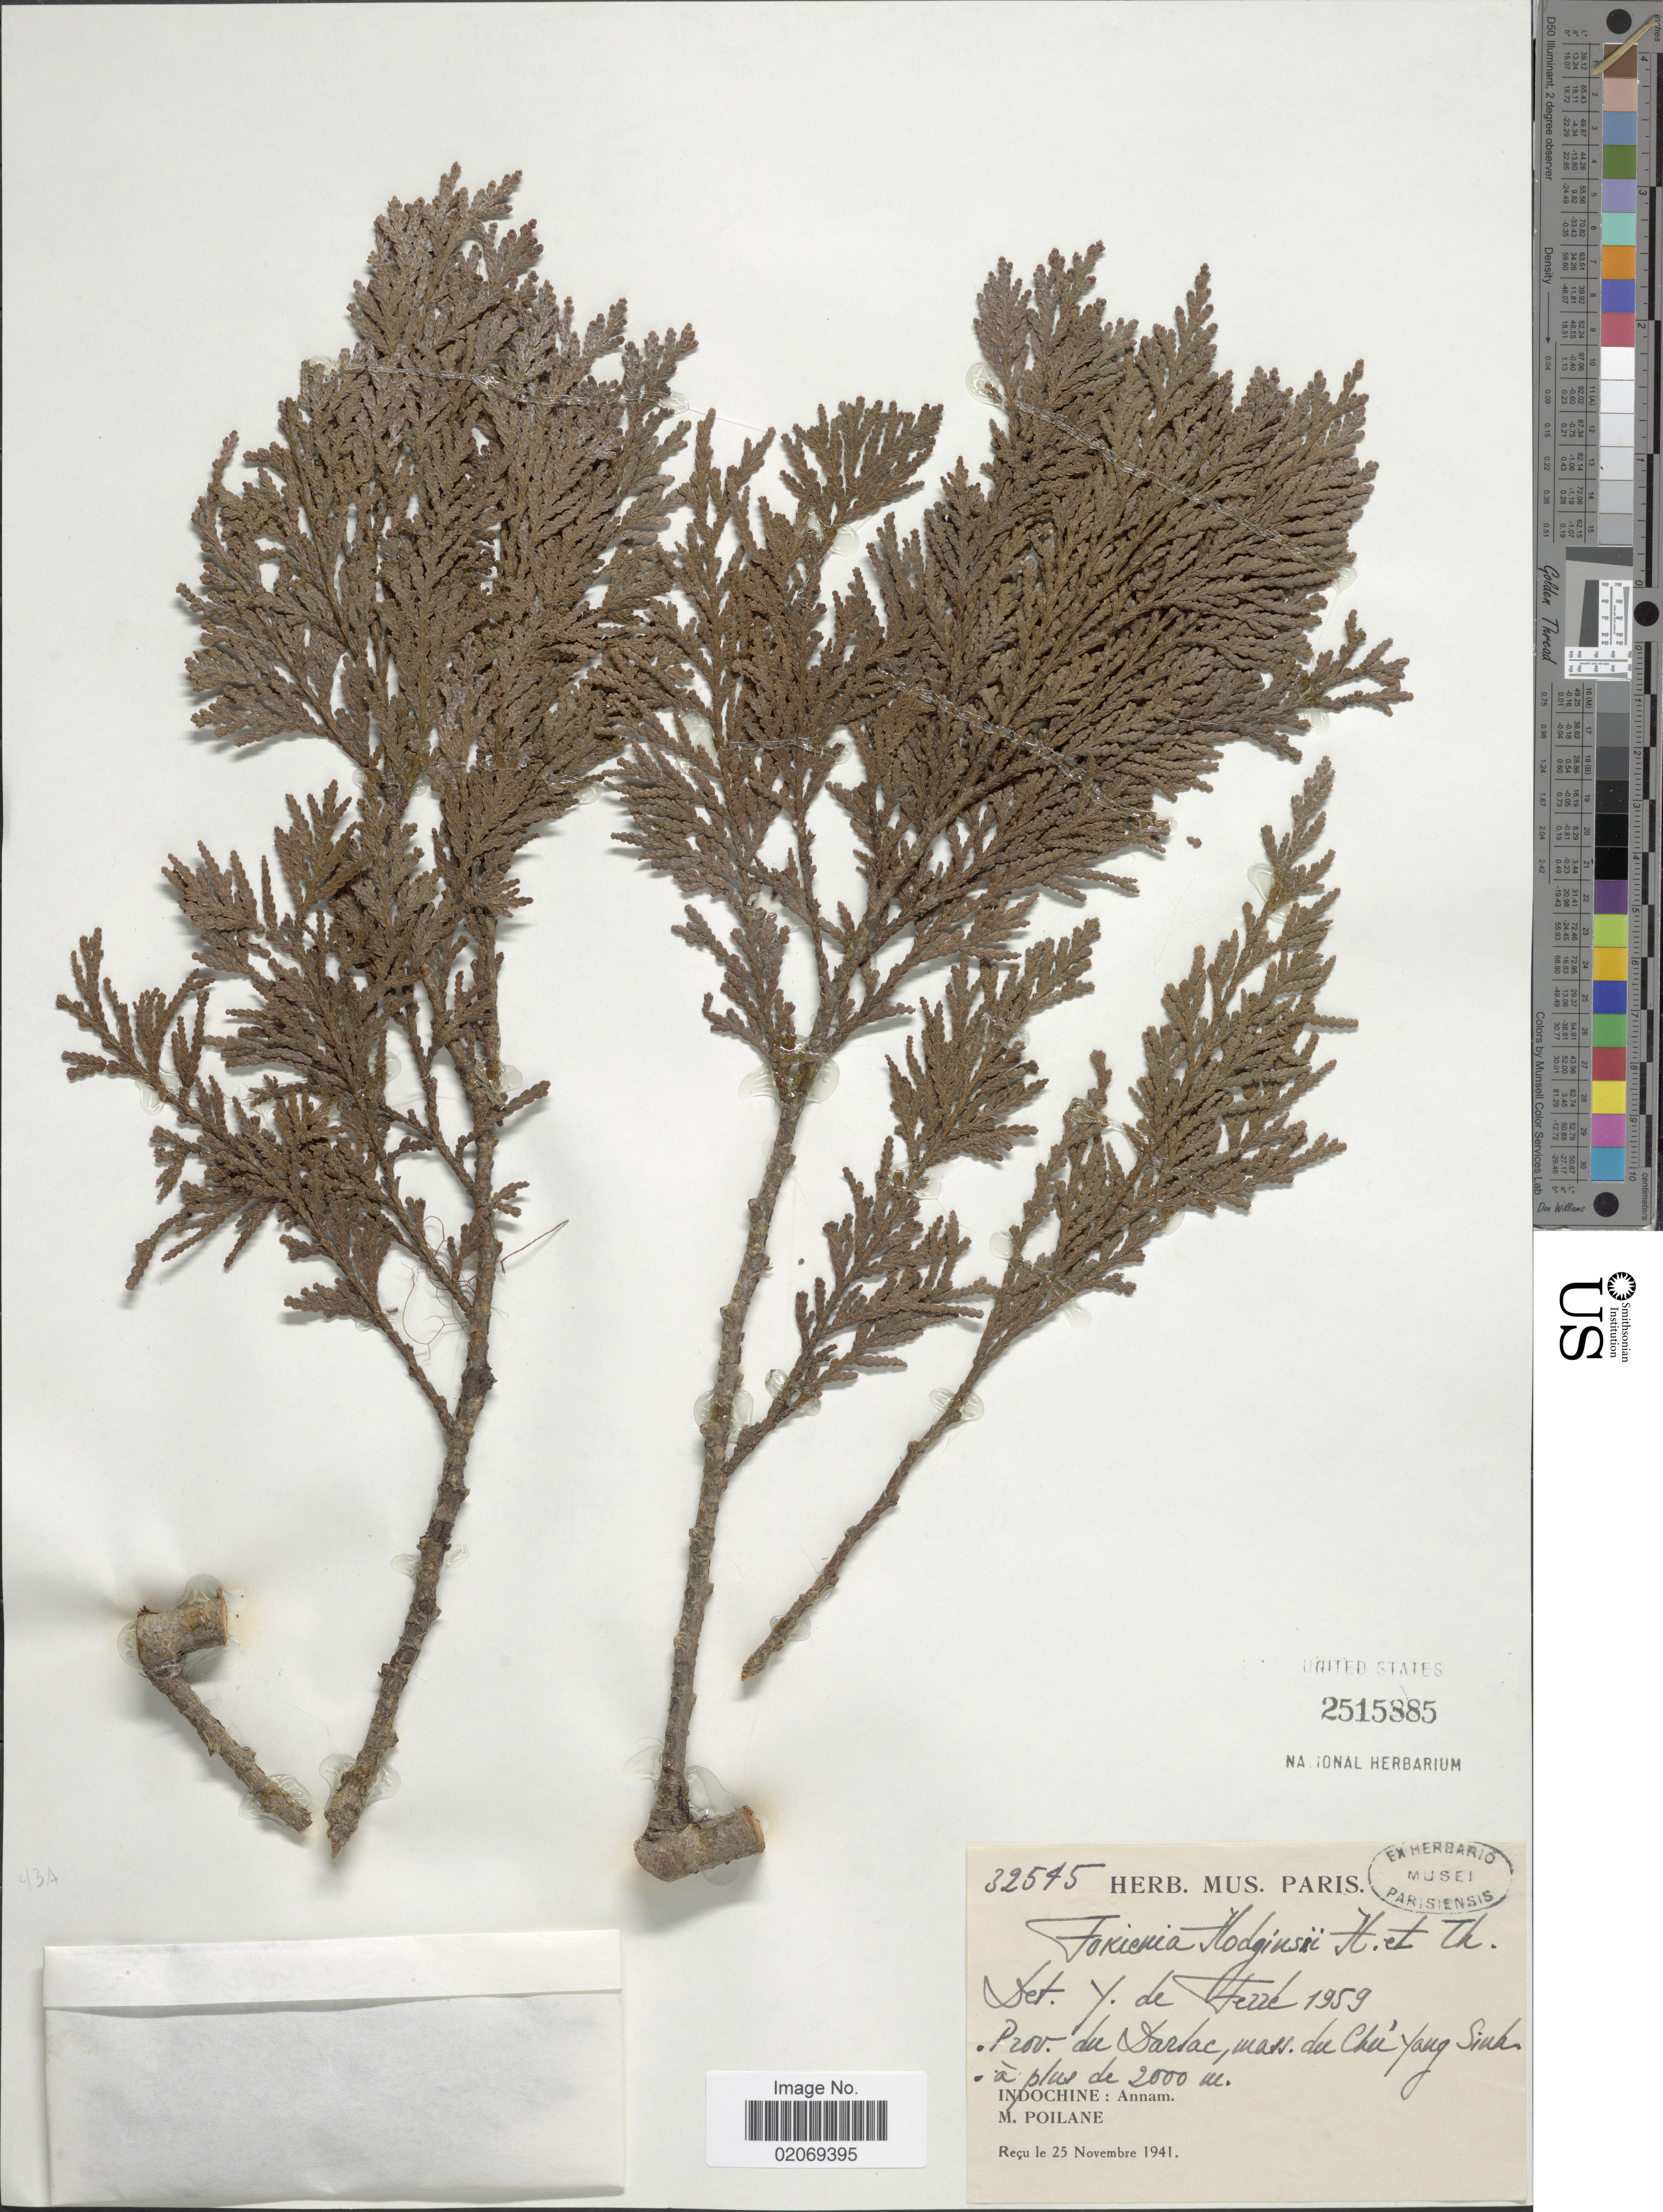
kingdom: Plantae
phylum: Tracheophyta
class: Pinopsida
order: Pinales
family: Cupressaceae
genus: Fokienia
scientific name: Fokienia hodginsii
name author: A. Henry & Thomas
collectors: M. Poilane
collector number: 32545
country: Vietnam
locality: Prov. du Darlac, mass du Chu'Yang Sinh á plus de Indochine: Annam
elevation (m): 2000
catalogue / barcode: US 2515885